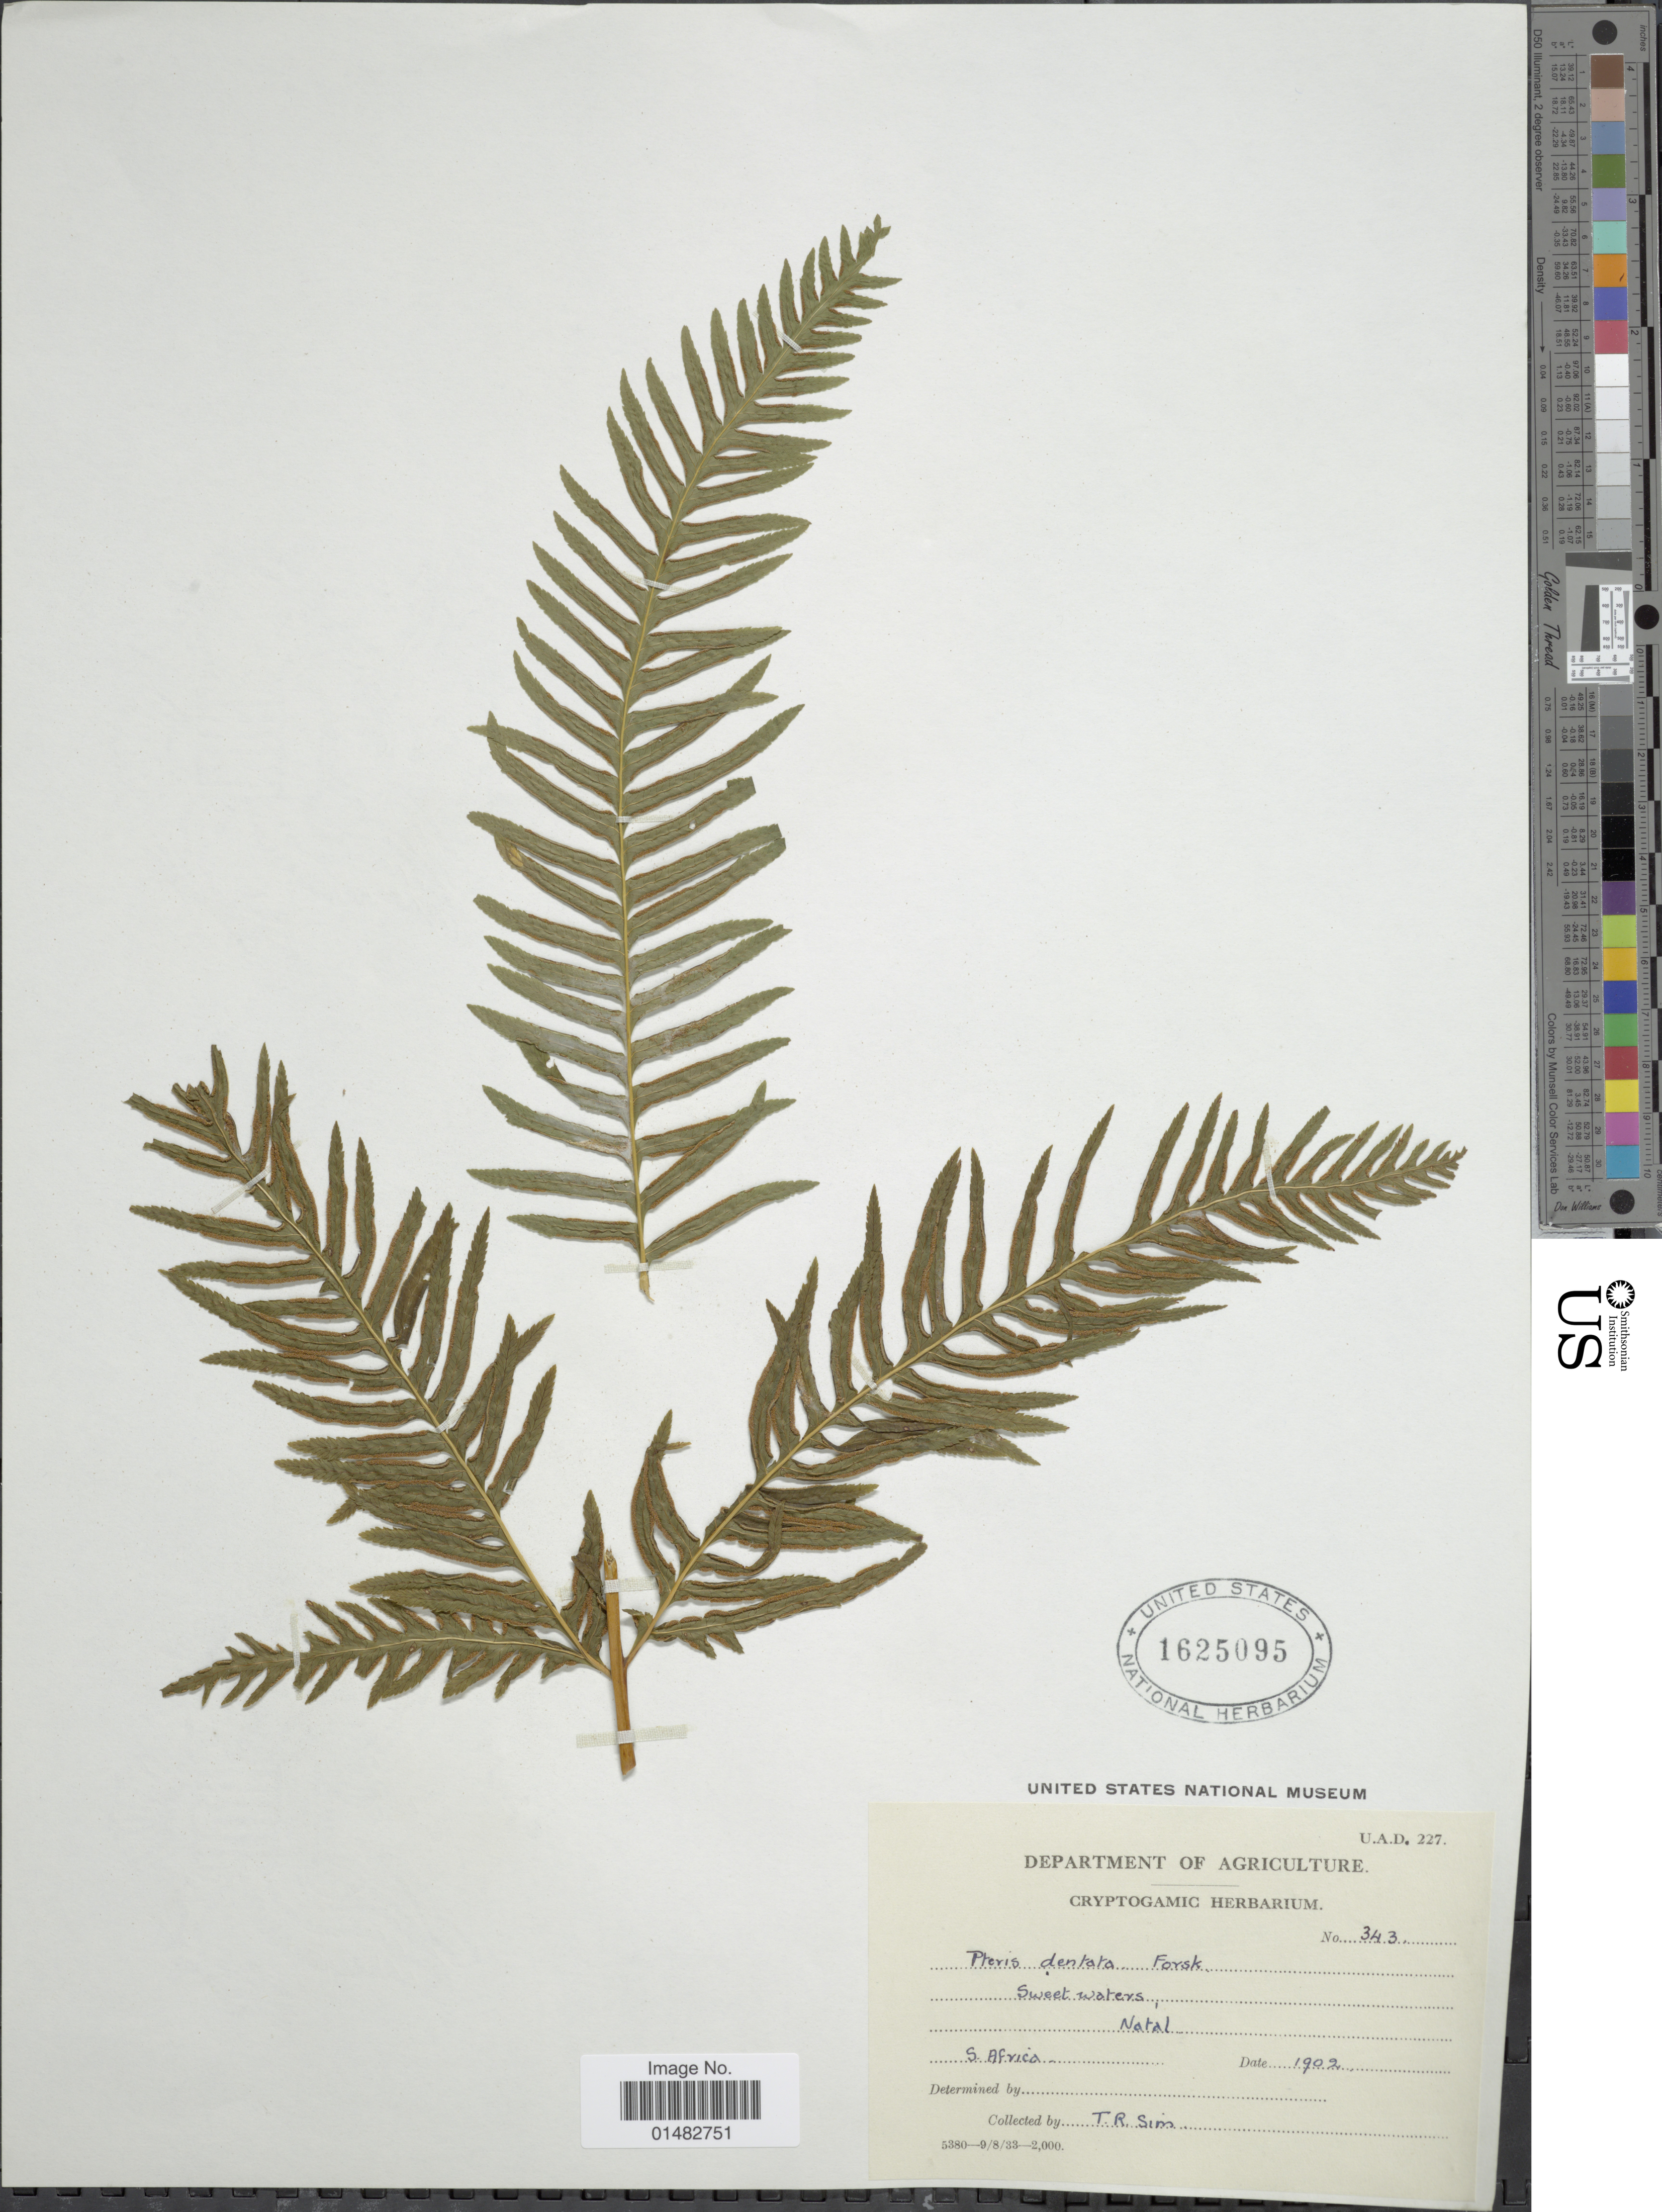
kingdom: Plantae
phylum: Tracheophyta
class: Polypodiopsida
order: Polypodiales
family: Pteridaceae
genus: Pteris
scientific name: Pteris dentata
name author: Forssk.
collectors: T. Sim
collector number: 343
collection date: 1902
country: South Africa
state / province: KwaZulu-Natal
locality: Sweet waters, Natal, S. Africa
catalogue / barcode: US 1625095